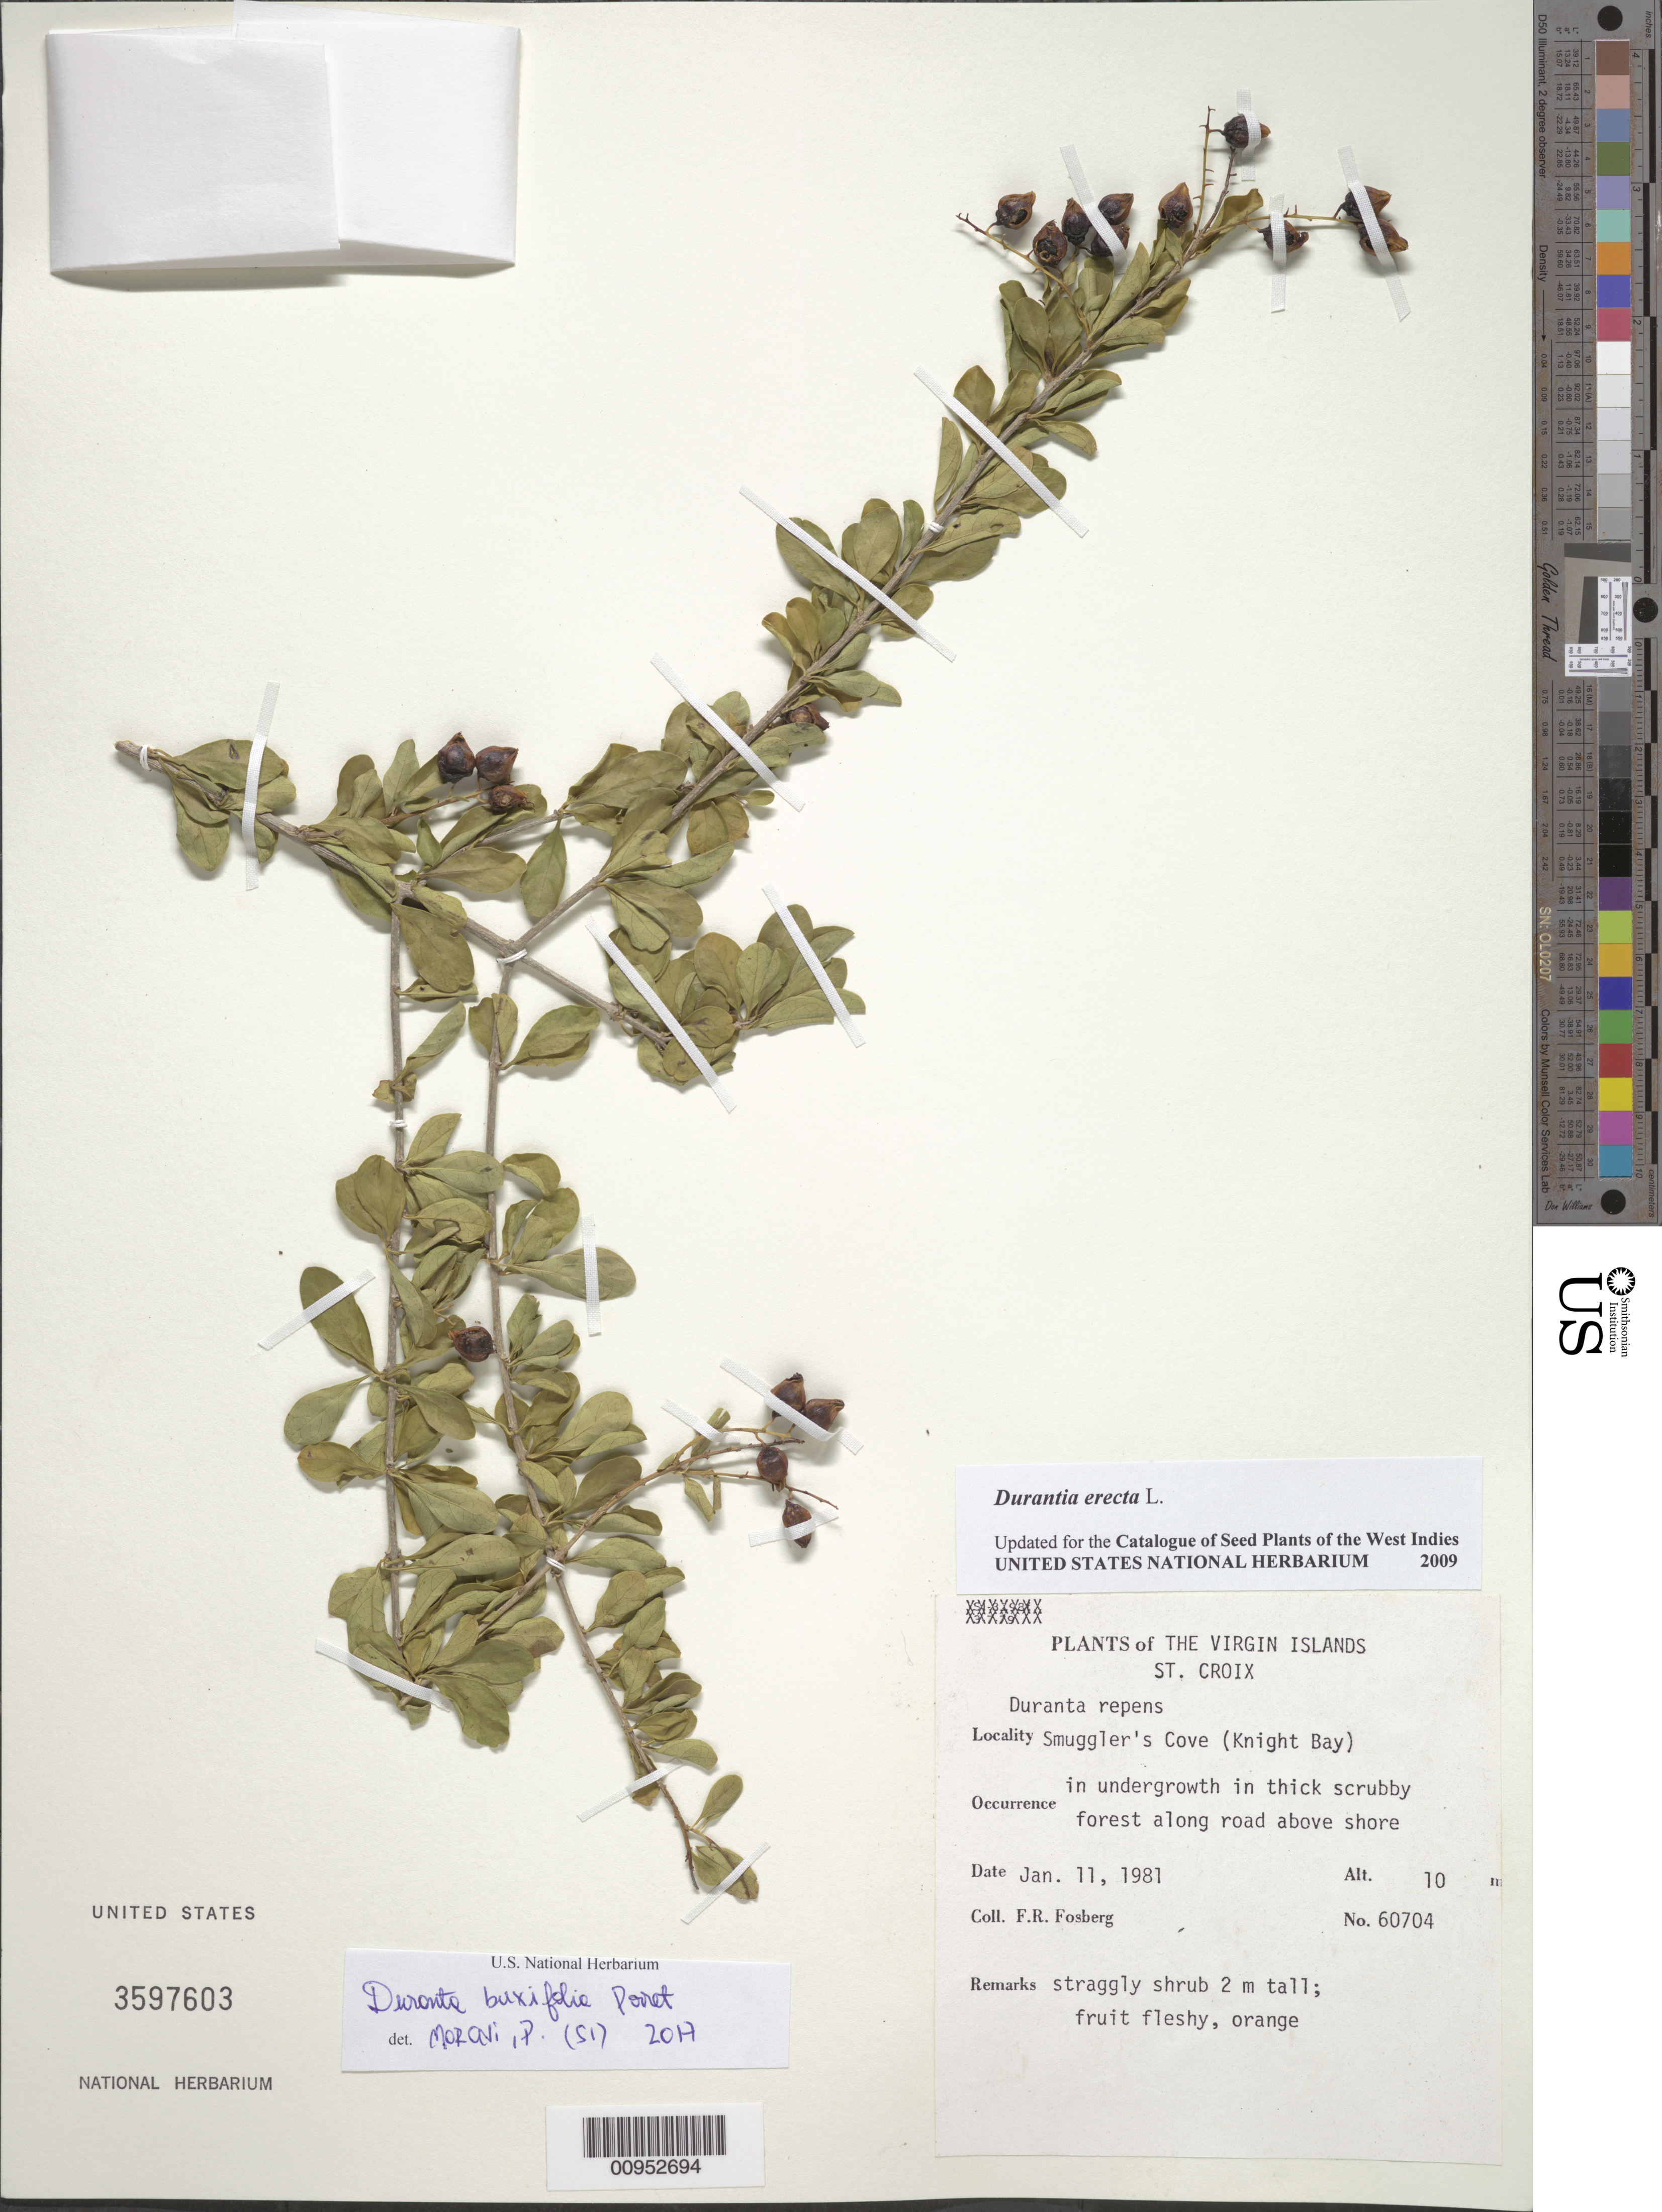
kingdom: Plantae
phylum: Tracheophyta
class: Magnoliopsida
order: Lamiales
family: Verbenaceae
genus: Duranta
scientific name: Duranta erecta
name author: L.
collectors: F. R. Fosberg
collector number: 60704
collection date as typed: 11 Jan 1981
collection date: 1981-01-11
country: U.S. Virgin Islands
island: St. Croix I.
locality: Smugglers Cove (Knight Bay)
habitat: In undergrowth in thick scrubby forest along road above shore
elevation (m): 10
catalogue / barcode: US 3597603